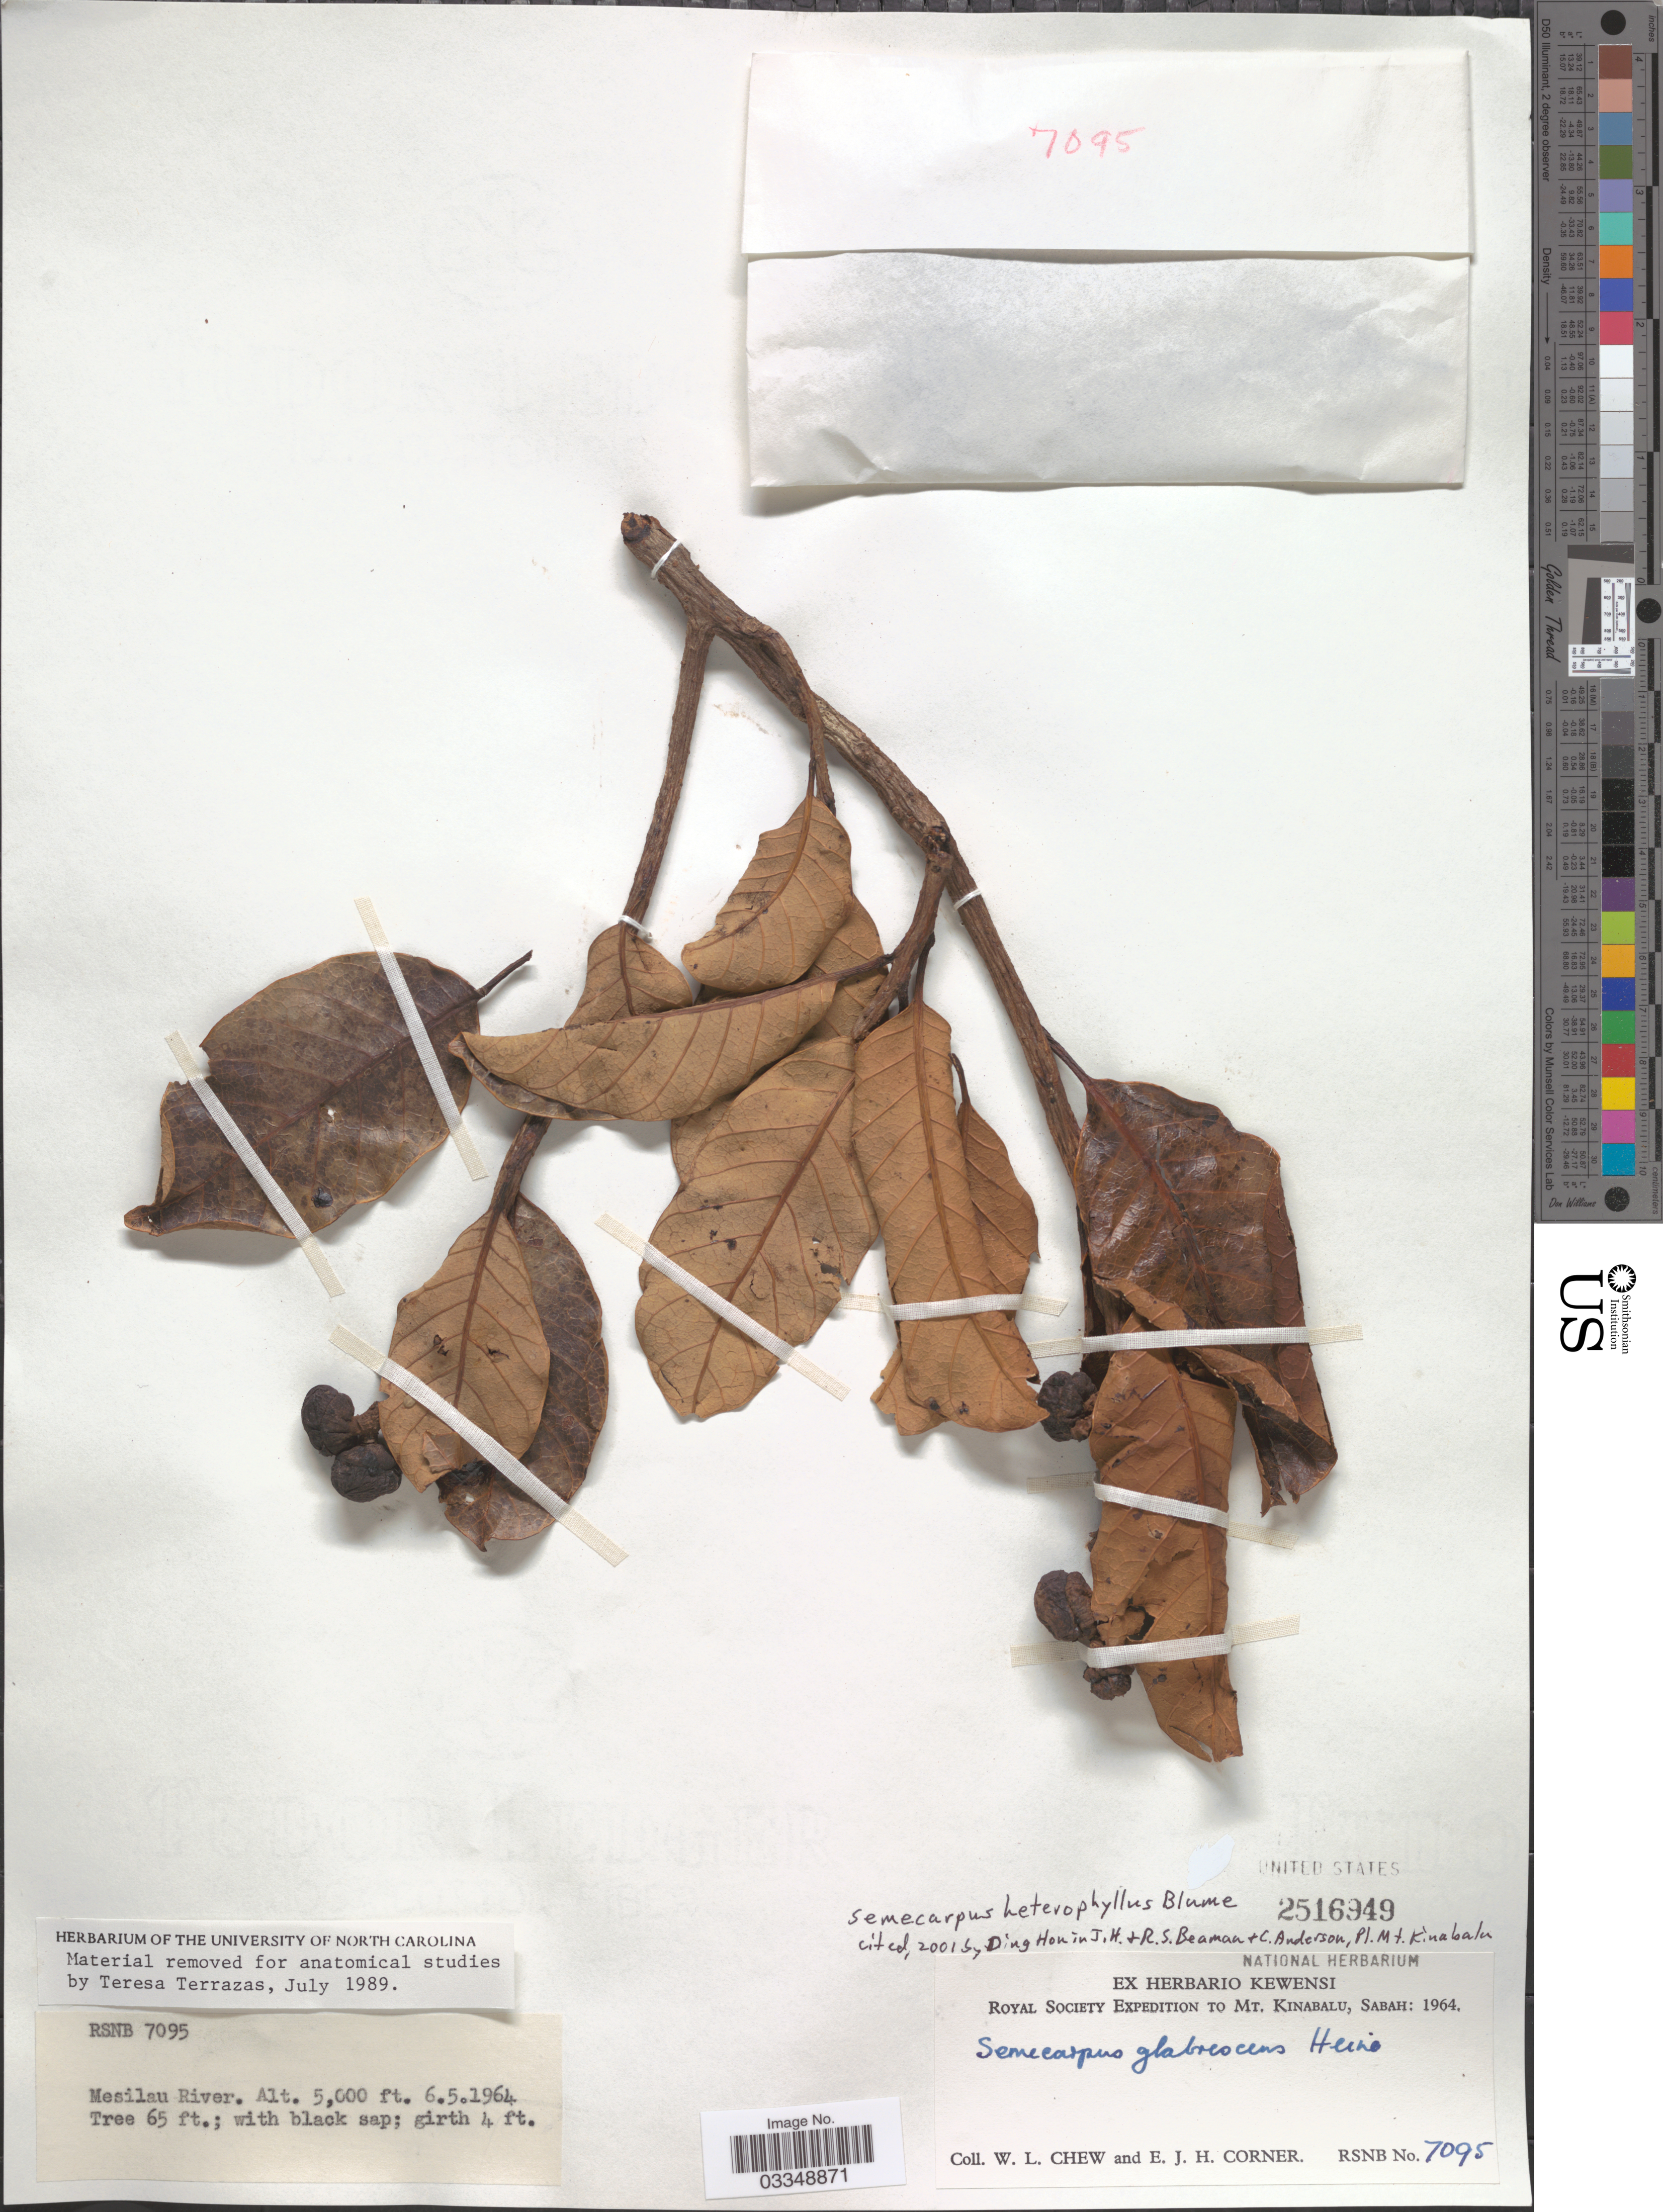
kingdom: Plantae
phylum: Tracheophyta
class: Magnoliopsida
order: Sapindales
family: Anacardiaceae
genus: Semecarpus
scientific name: Semecarpus heterophyllus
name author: Hook. f.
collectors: W. Chew & E. Corner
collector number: RSNB 7095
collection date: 1964-05-06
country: Malaysia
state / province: Sabah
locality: Mt. Kinabalu. Mesilau River.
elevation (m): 1524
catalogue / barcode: US 2516949